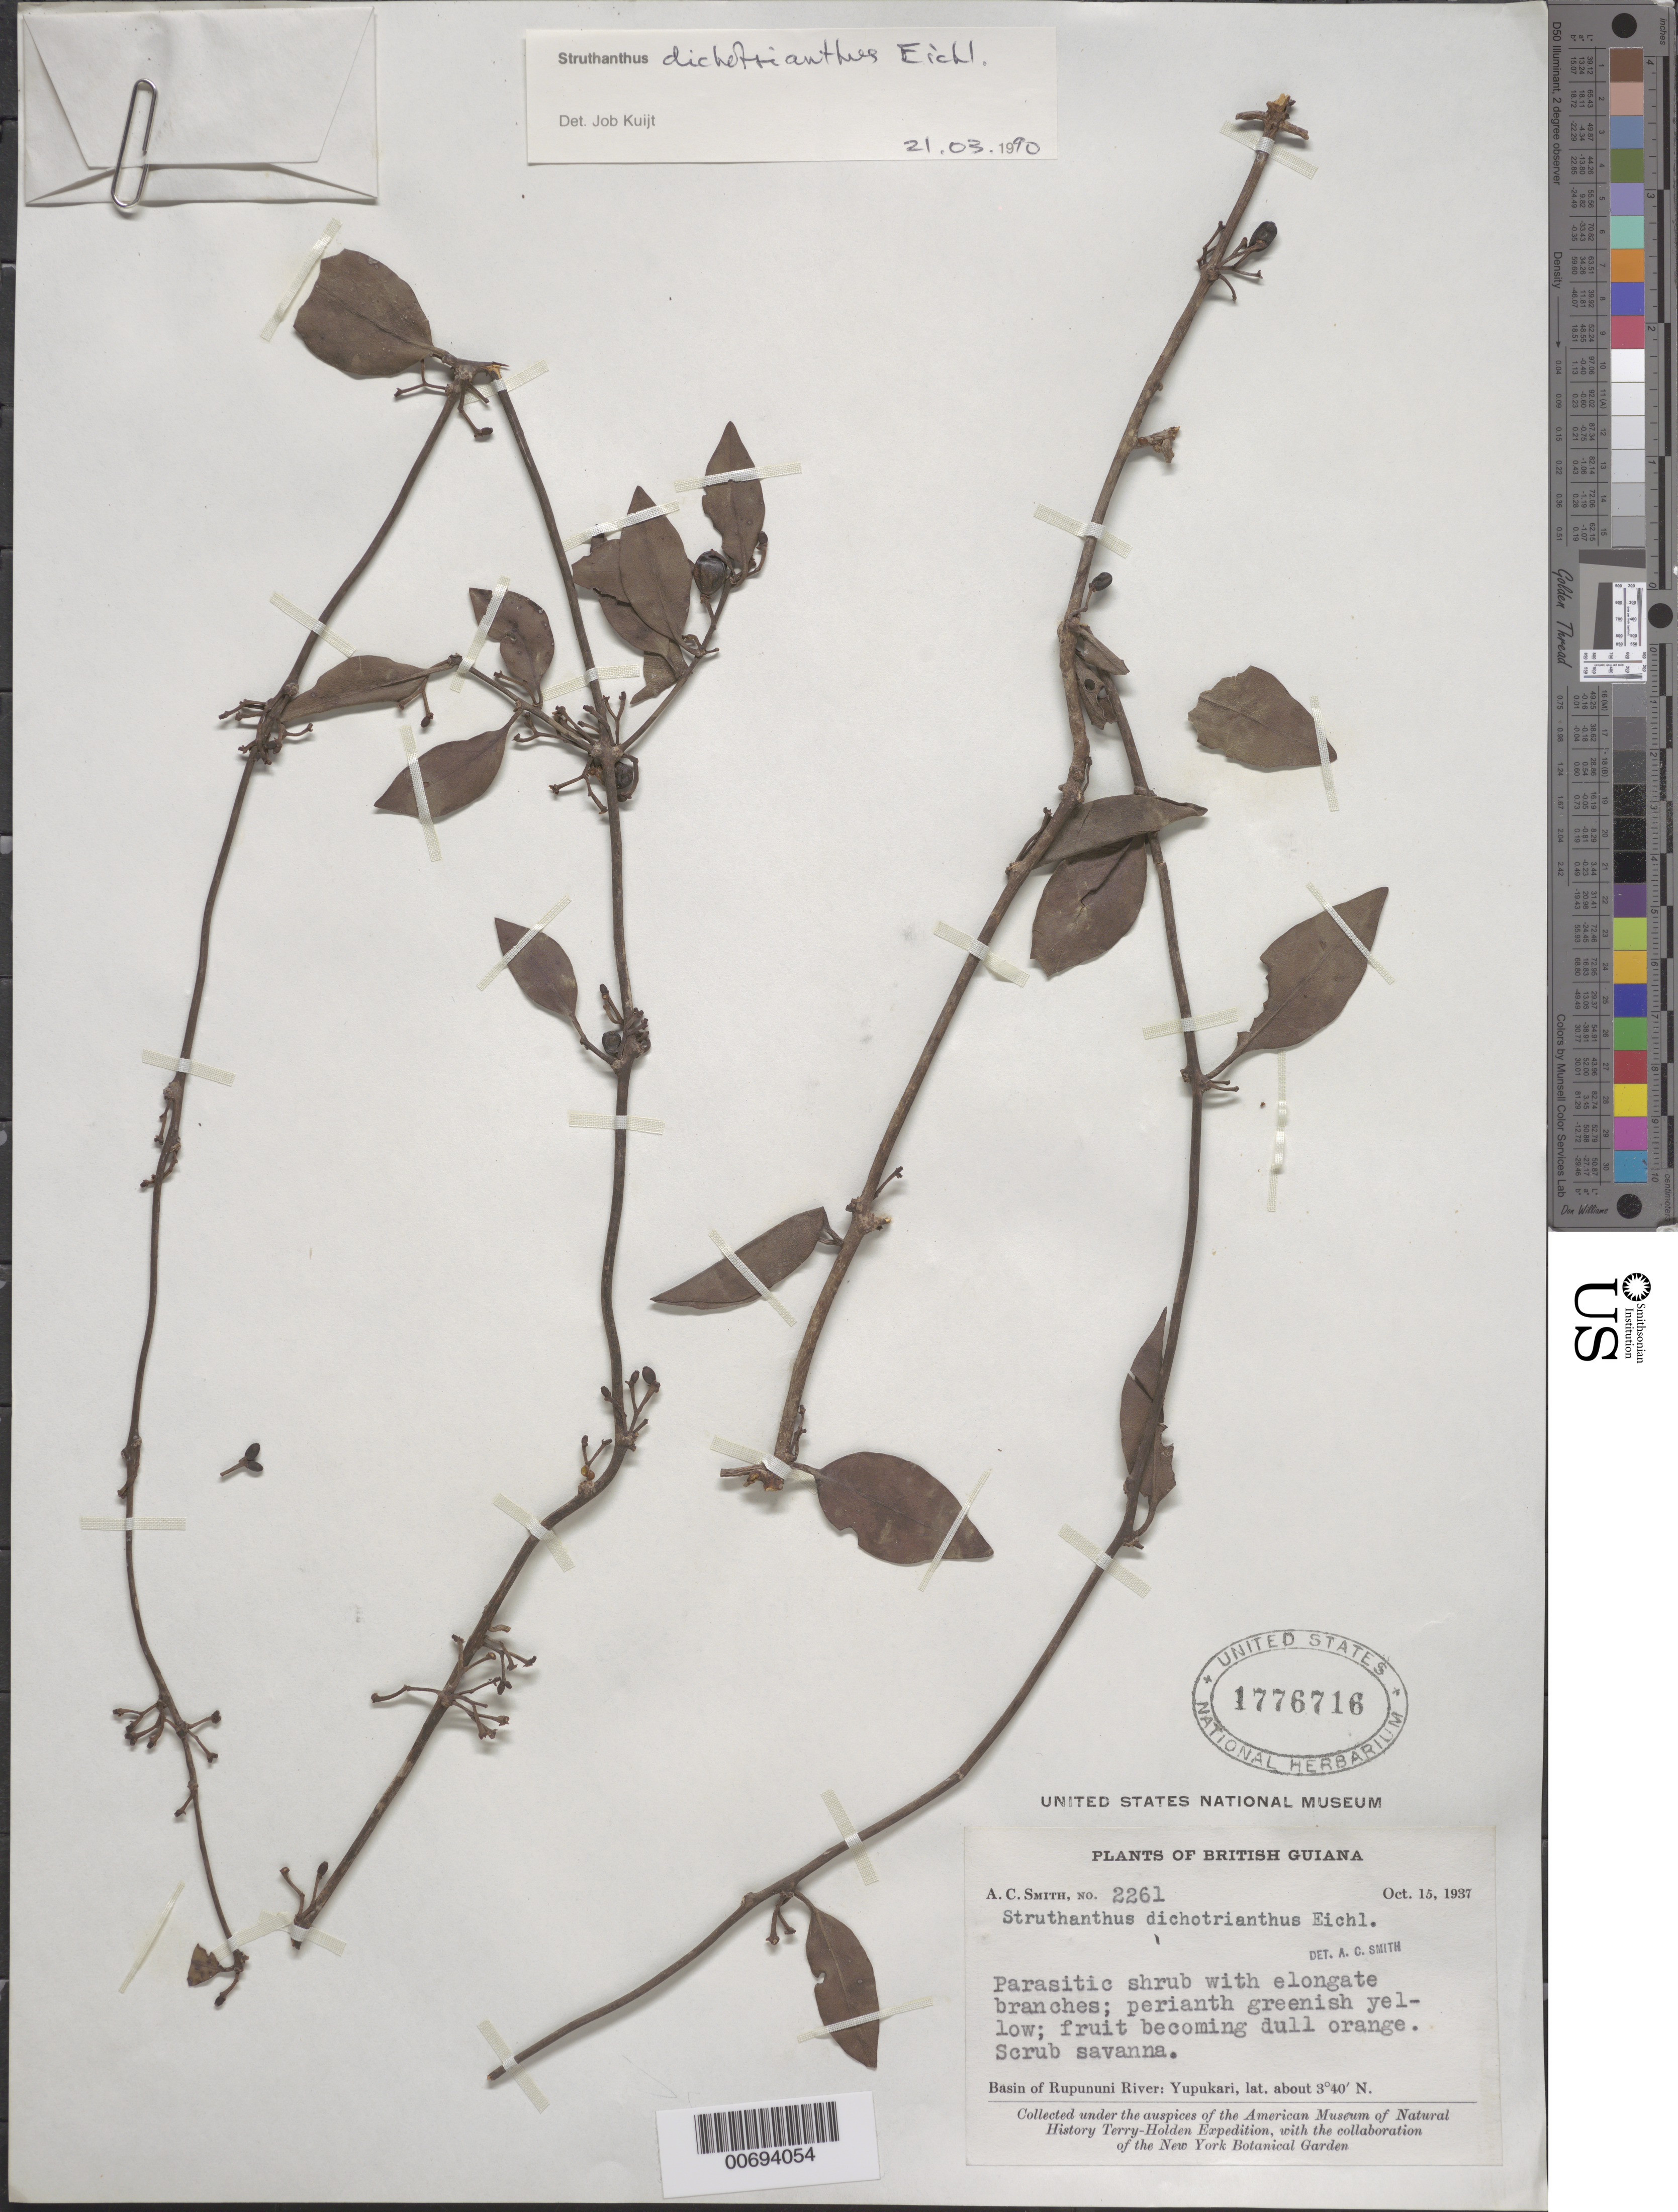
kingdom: Plantae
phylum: Tracheophyta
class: Magnoliopsida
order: Santalales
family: Loranthaceae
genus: Struthanthus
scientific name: Struthanthus dichotrianthus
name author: Eichler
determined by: Smith, A. C.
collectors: A. C. Smith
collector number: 2261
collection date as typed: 15-Oct-37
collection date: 1937-10-15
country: Guyana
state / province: U. Takutu-U. Essequibo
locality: Yupukari, Rupununi River basin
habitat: Scrub savanna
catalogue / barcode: US 1776716